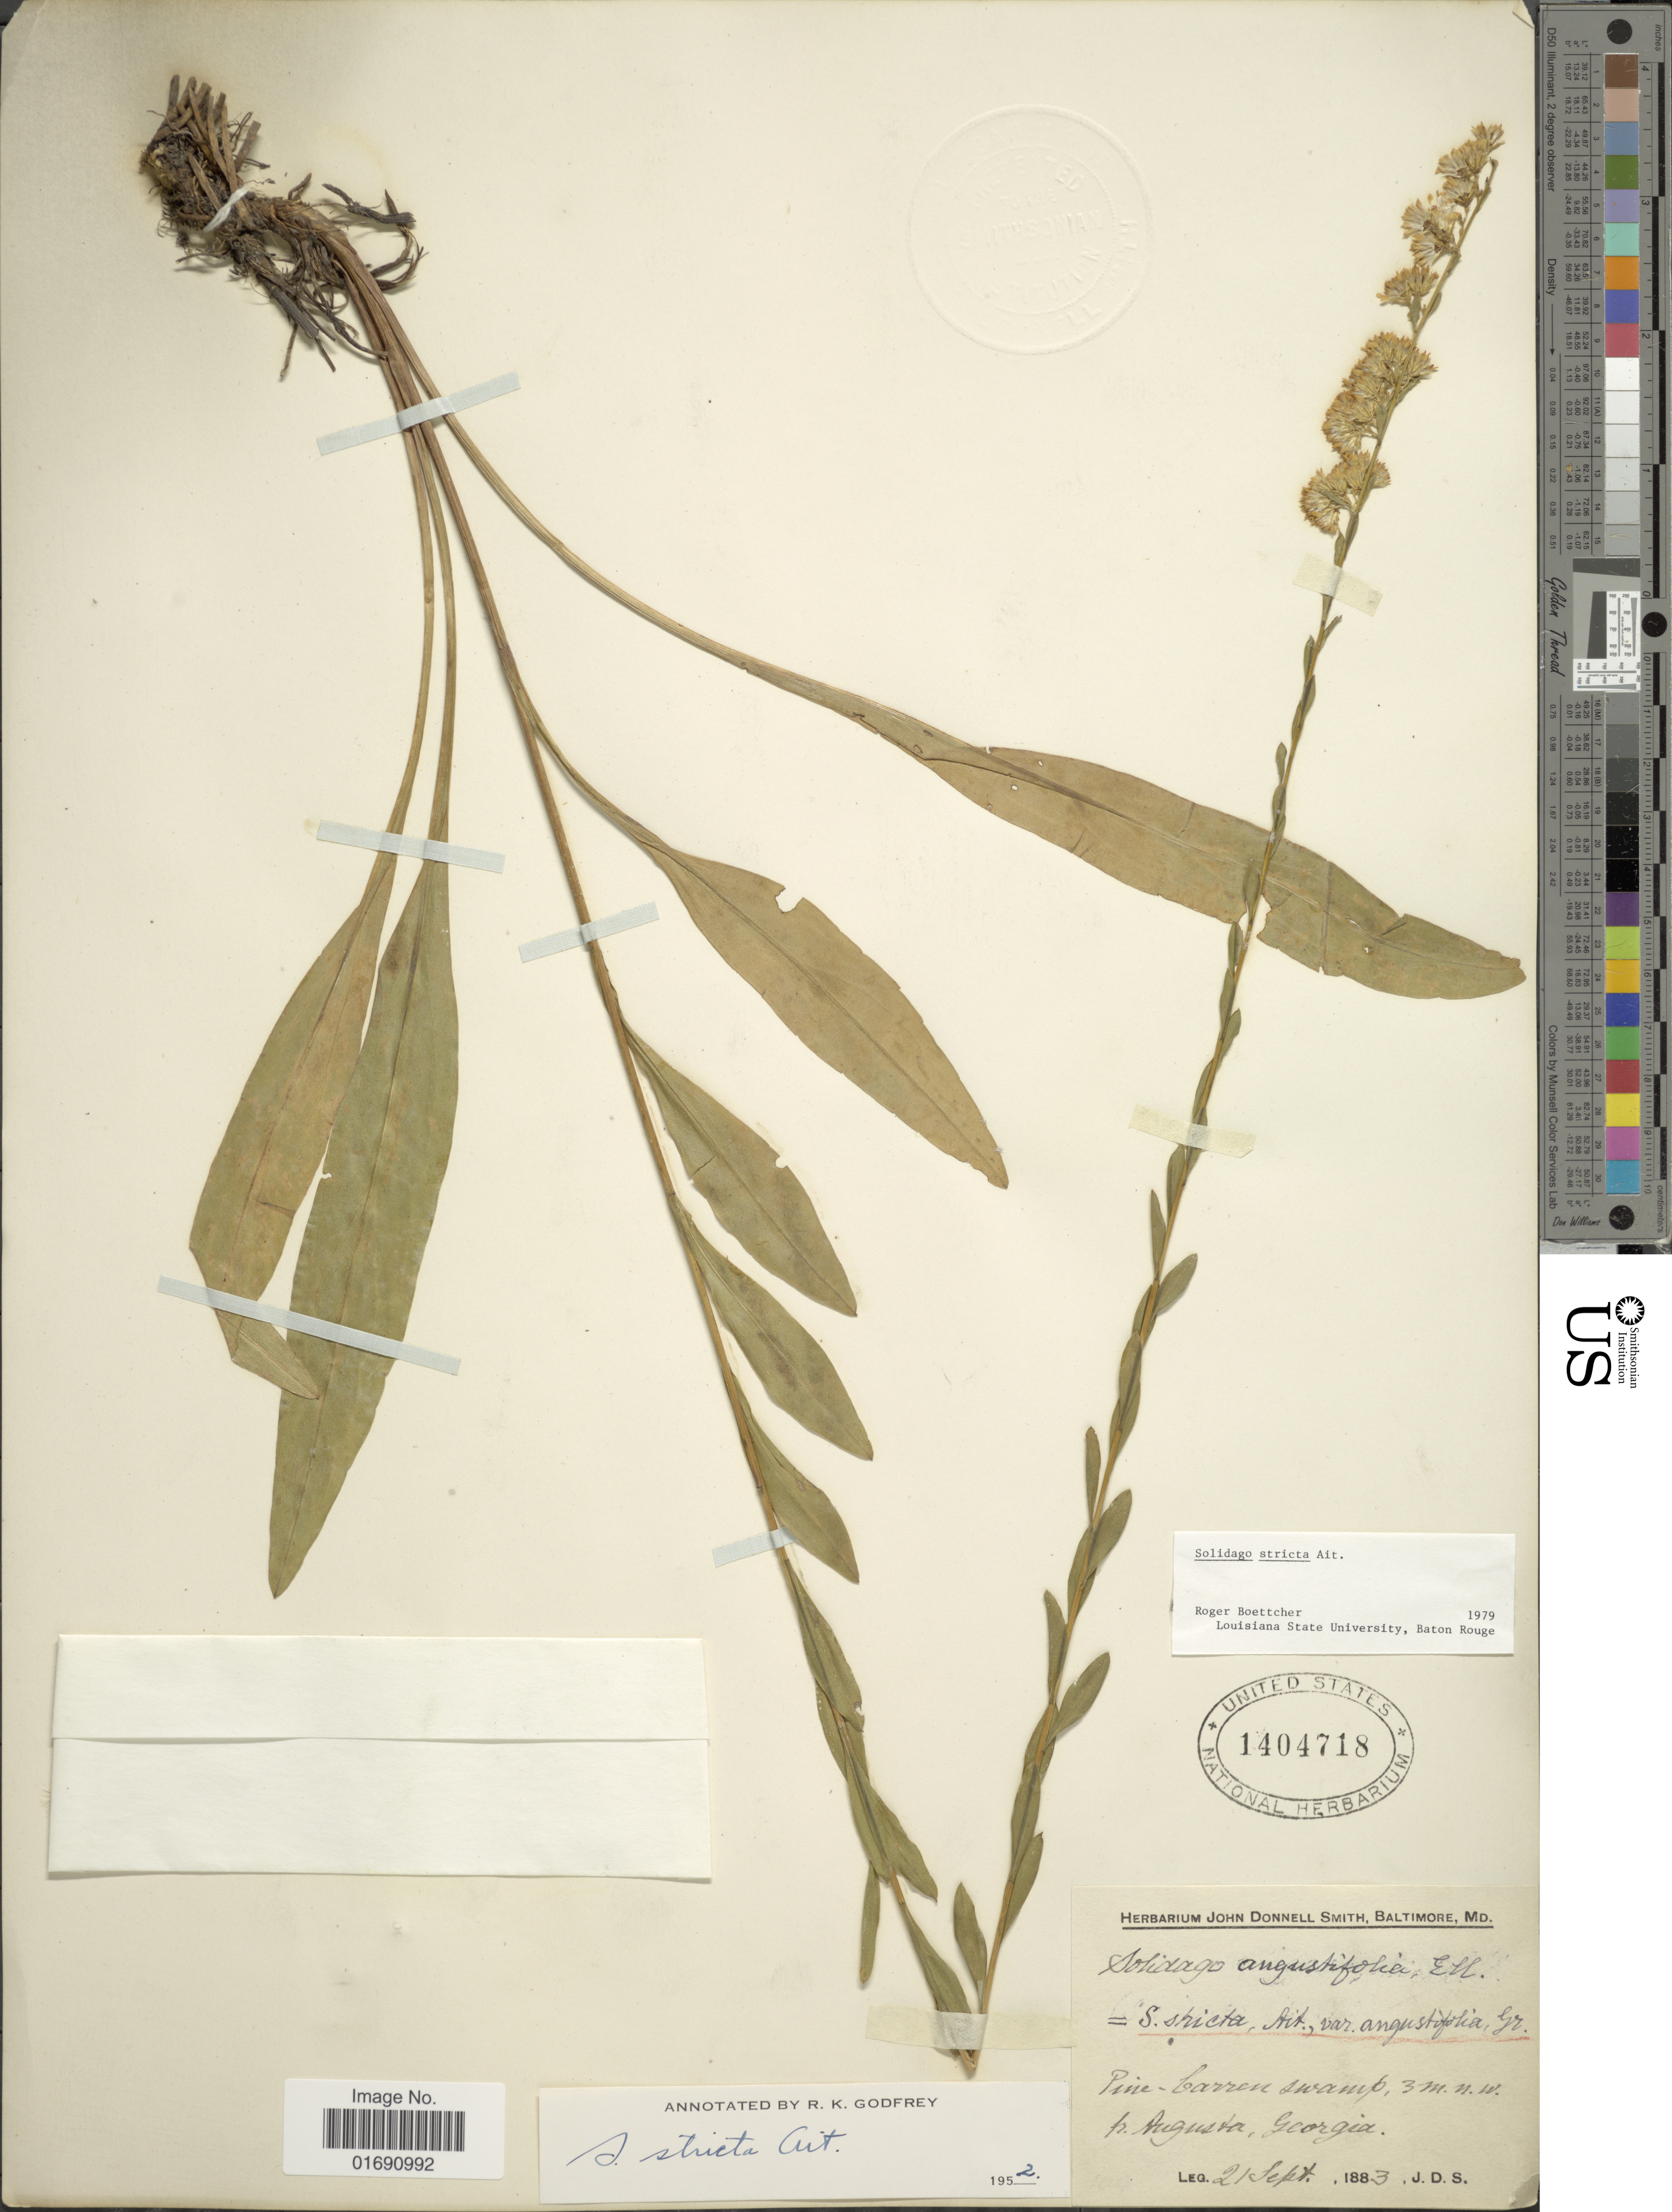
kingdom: Plantae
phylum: Tracheophyta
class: Magnoliopsida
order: Asterales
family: Asteraceae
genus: Solidago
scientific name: Solidago stricta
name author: Aiton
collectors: J. Donnell Smith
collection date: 1883-09-21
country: United States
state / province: Georgia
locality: Pine-barren swamp, 3 m n.w. fr Augusta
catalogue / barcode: US 1404718